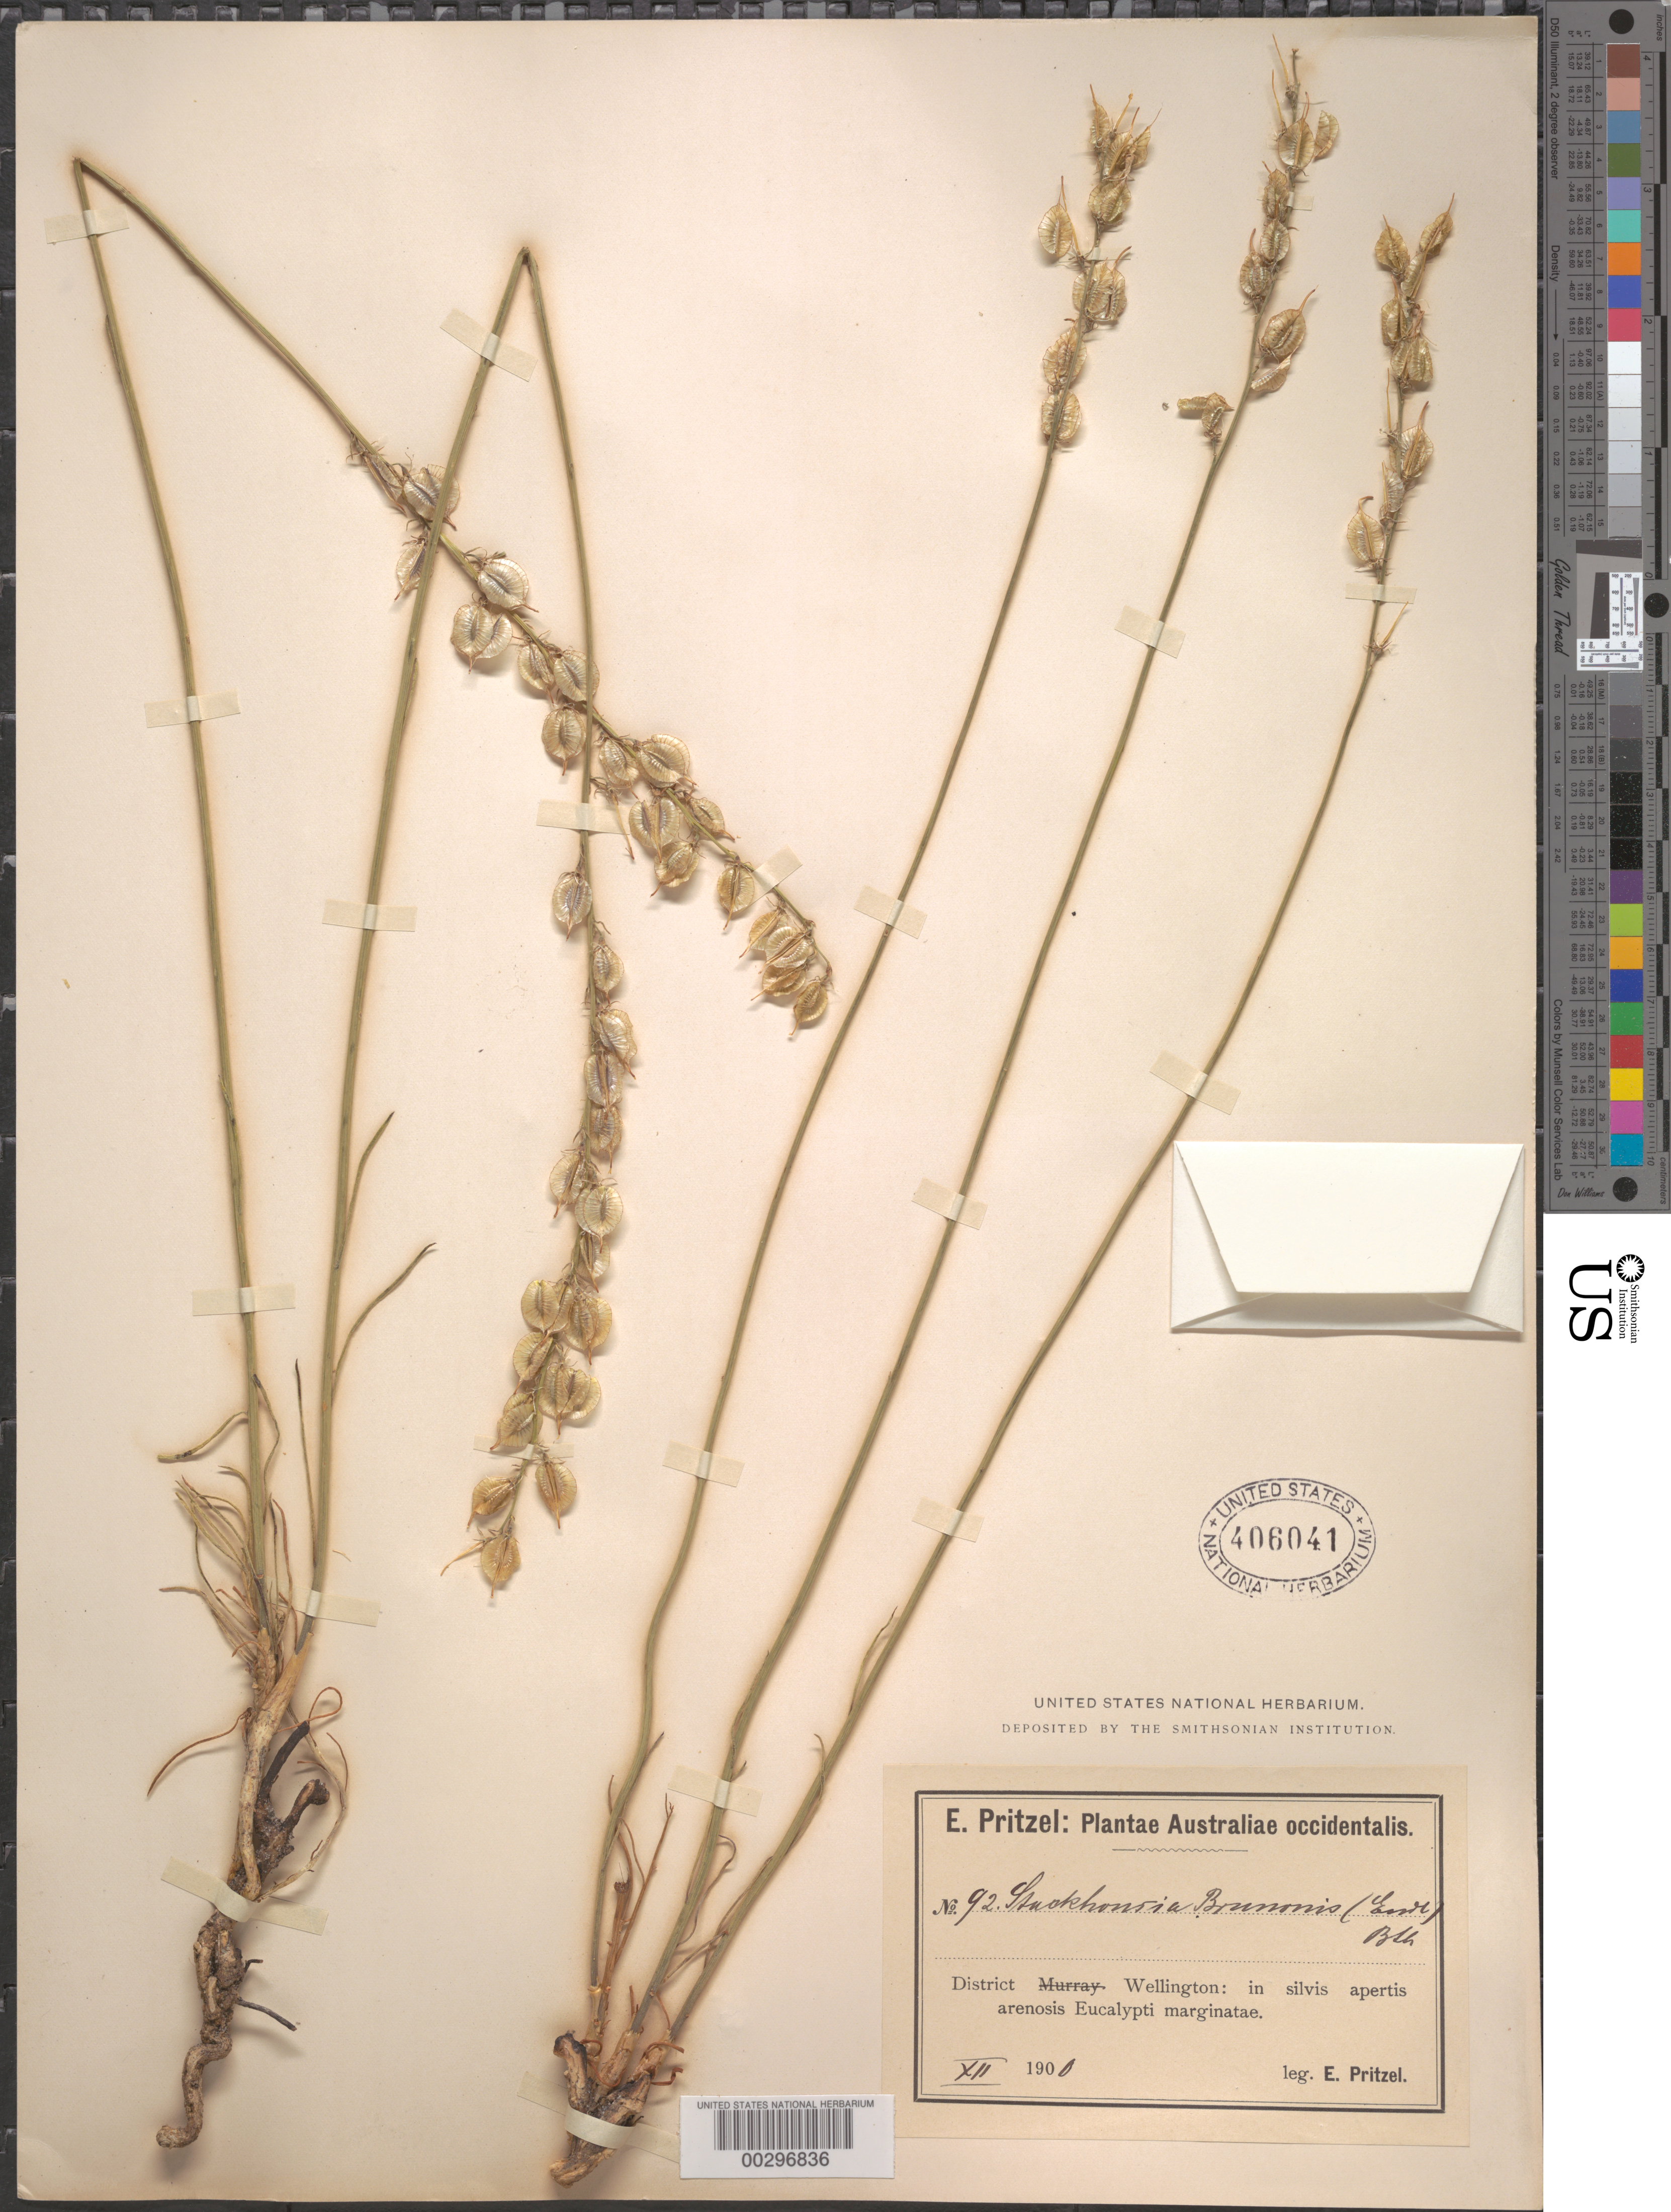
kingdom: Plantae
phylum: Tracheophyta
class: Magnoliopsida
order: Celastrales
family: Celastraceae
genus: Tripterococcus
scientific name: Tripterococcus brunonis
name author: Endl.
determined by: Strong, Mark T., (BOT), Smithsonian Institution - National Museum of Natural History (UNITED STATES)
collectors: E. G. Pritzel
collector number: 92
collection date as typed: Dec 1900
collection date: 1900-12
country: Australia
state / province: Western Australia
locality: Wellington dist.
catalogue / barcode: US 406041